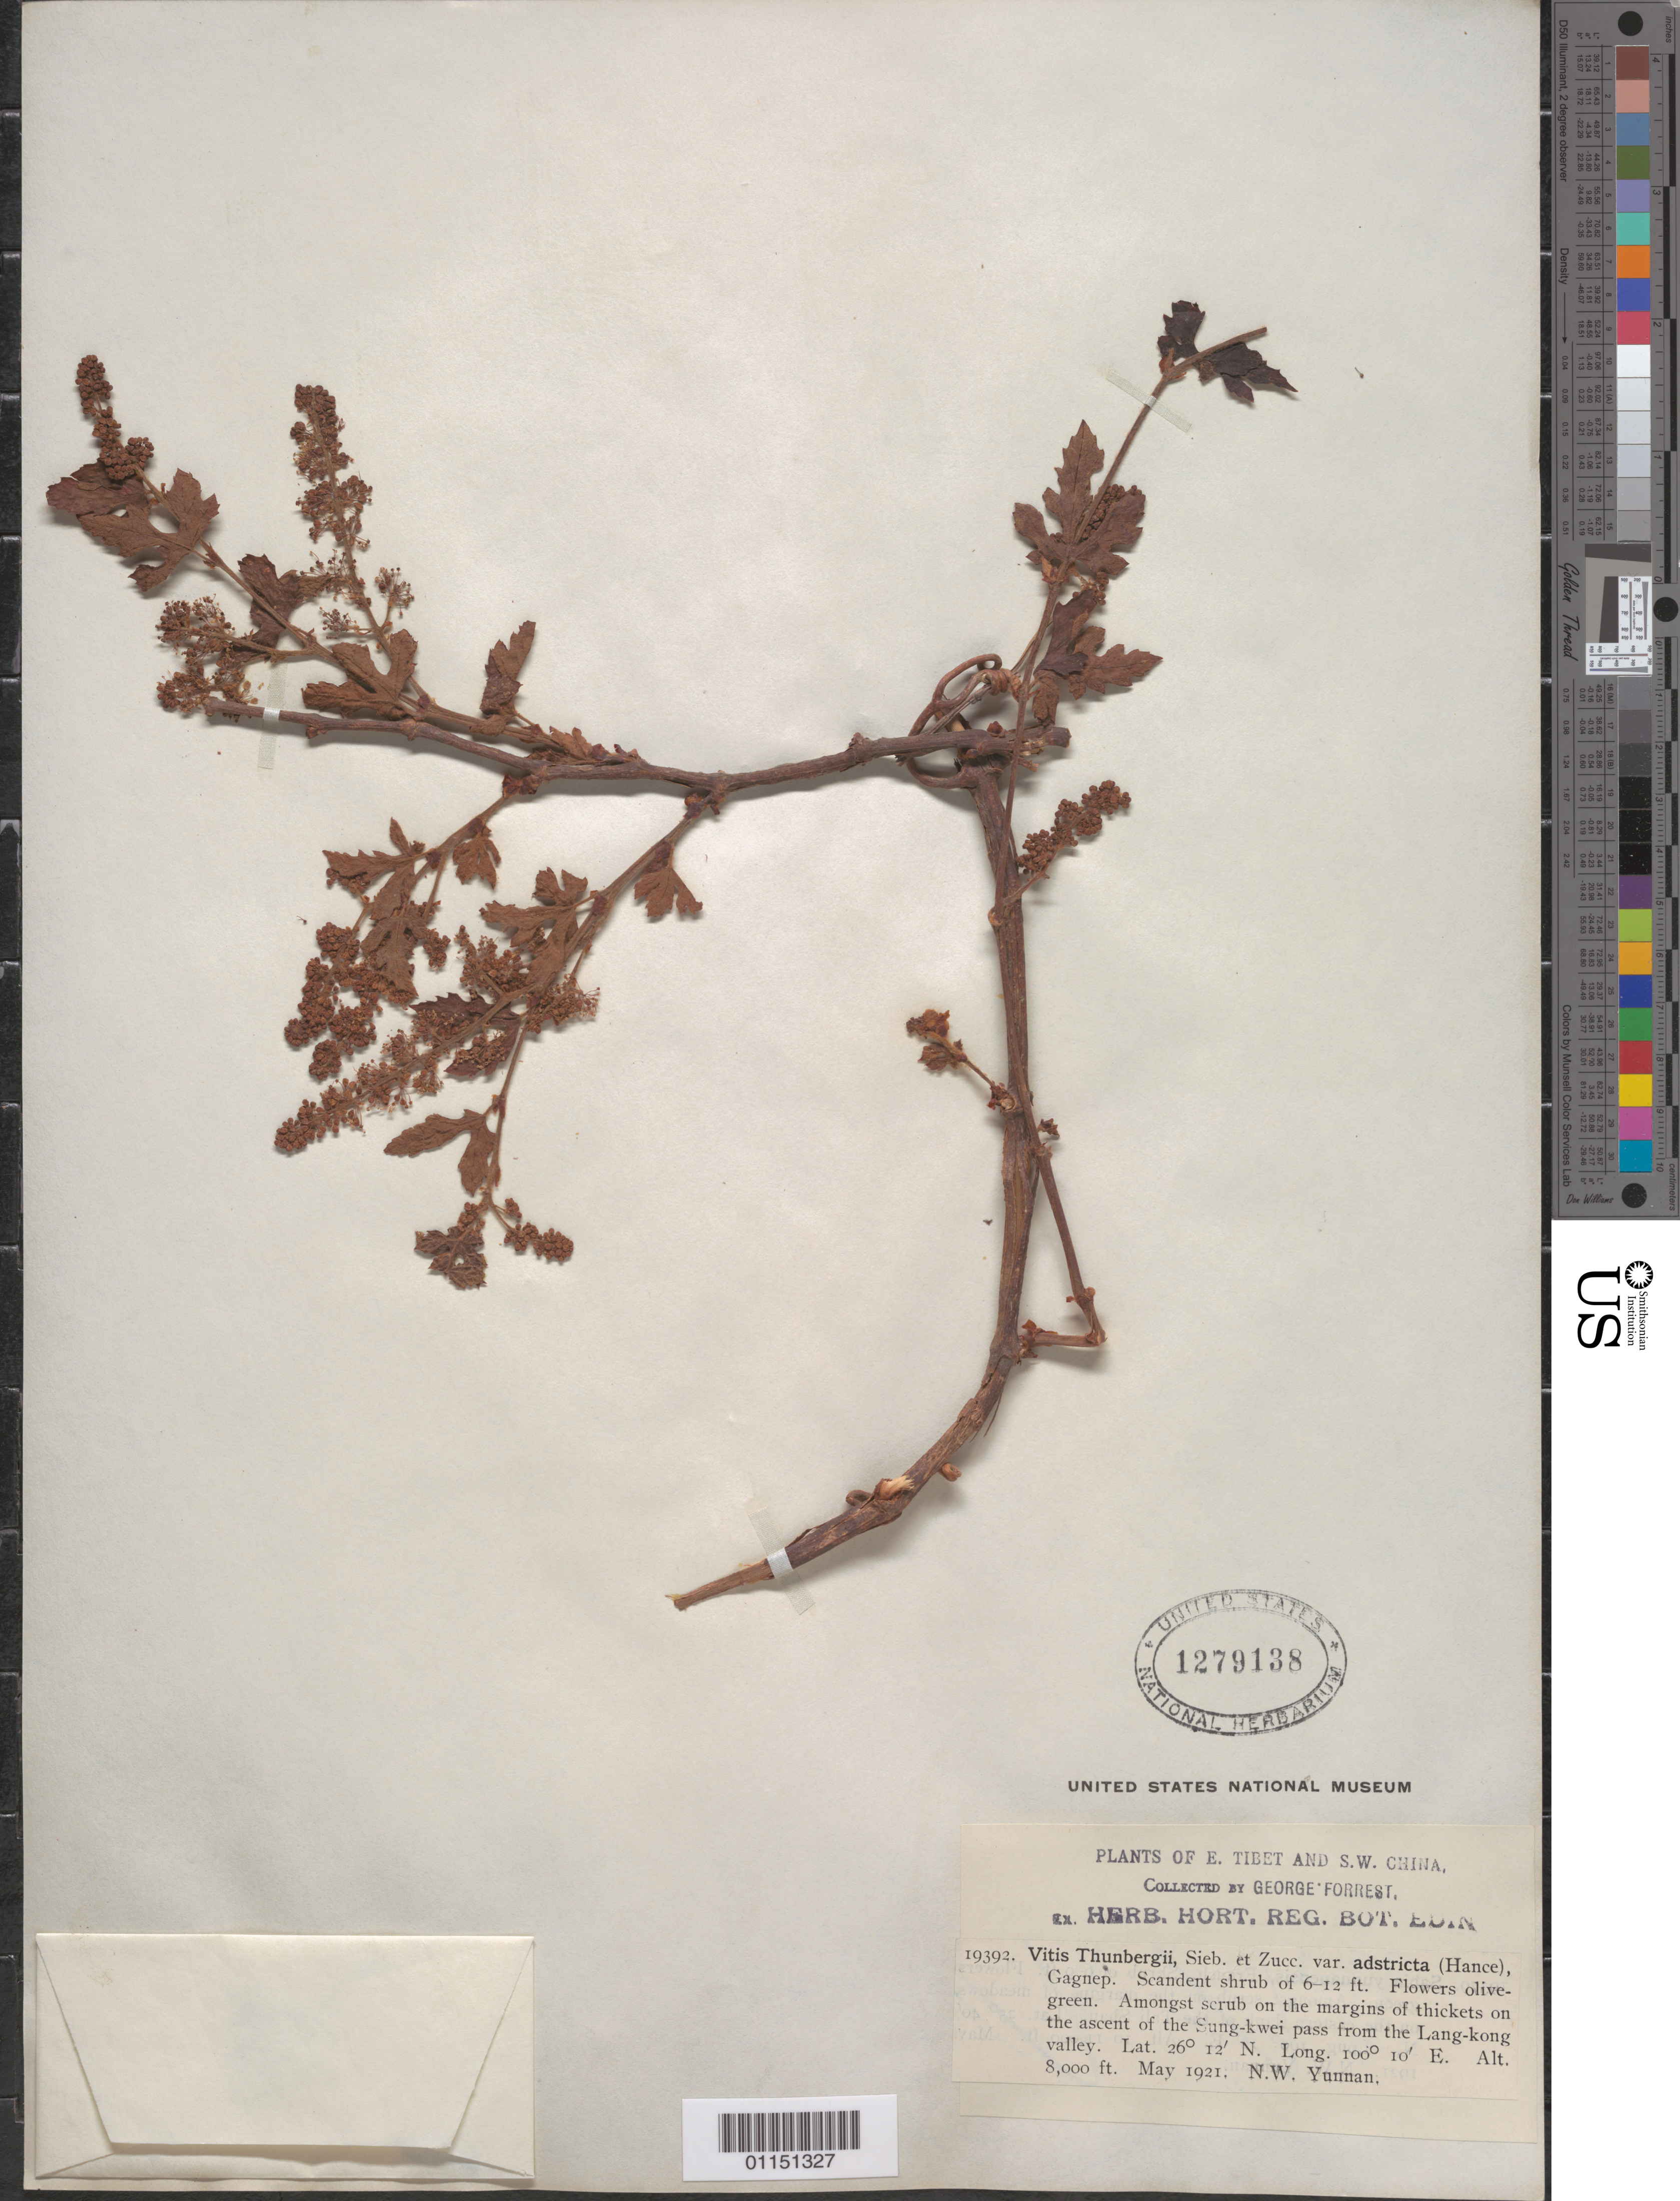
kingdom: Plantae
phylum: Tracheophyta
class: Magnoliopsida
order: Vitales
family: Vitaceae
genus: Vitis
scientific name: Vitis thunbergii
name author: Siebold & Zucc.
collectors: G. Forrest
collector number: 19392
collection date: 1921-05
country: China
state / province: Yunnan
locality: Sung-kwei pass from the Lang-kong valley.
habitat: Scandent shrub. Amongst scrub on the margins of thickets.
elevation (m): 2438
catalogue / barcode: US 1279138